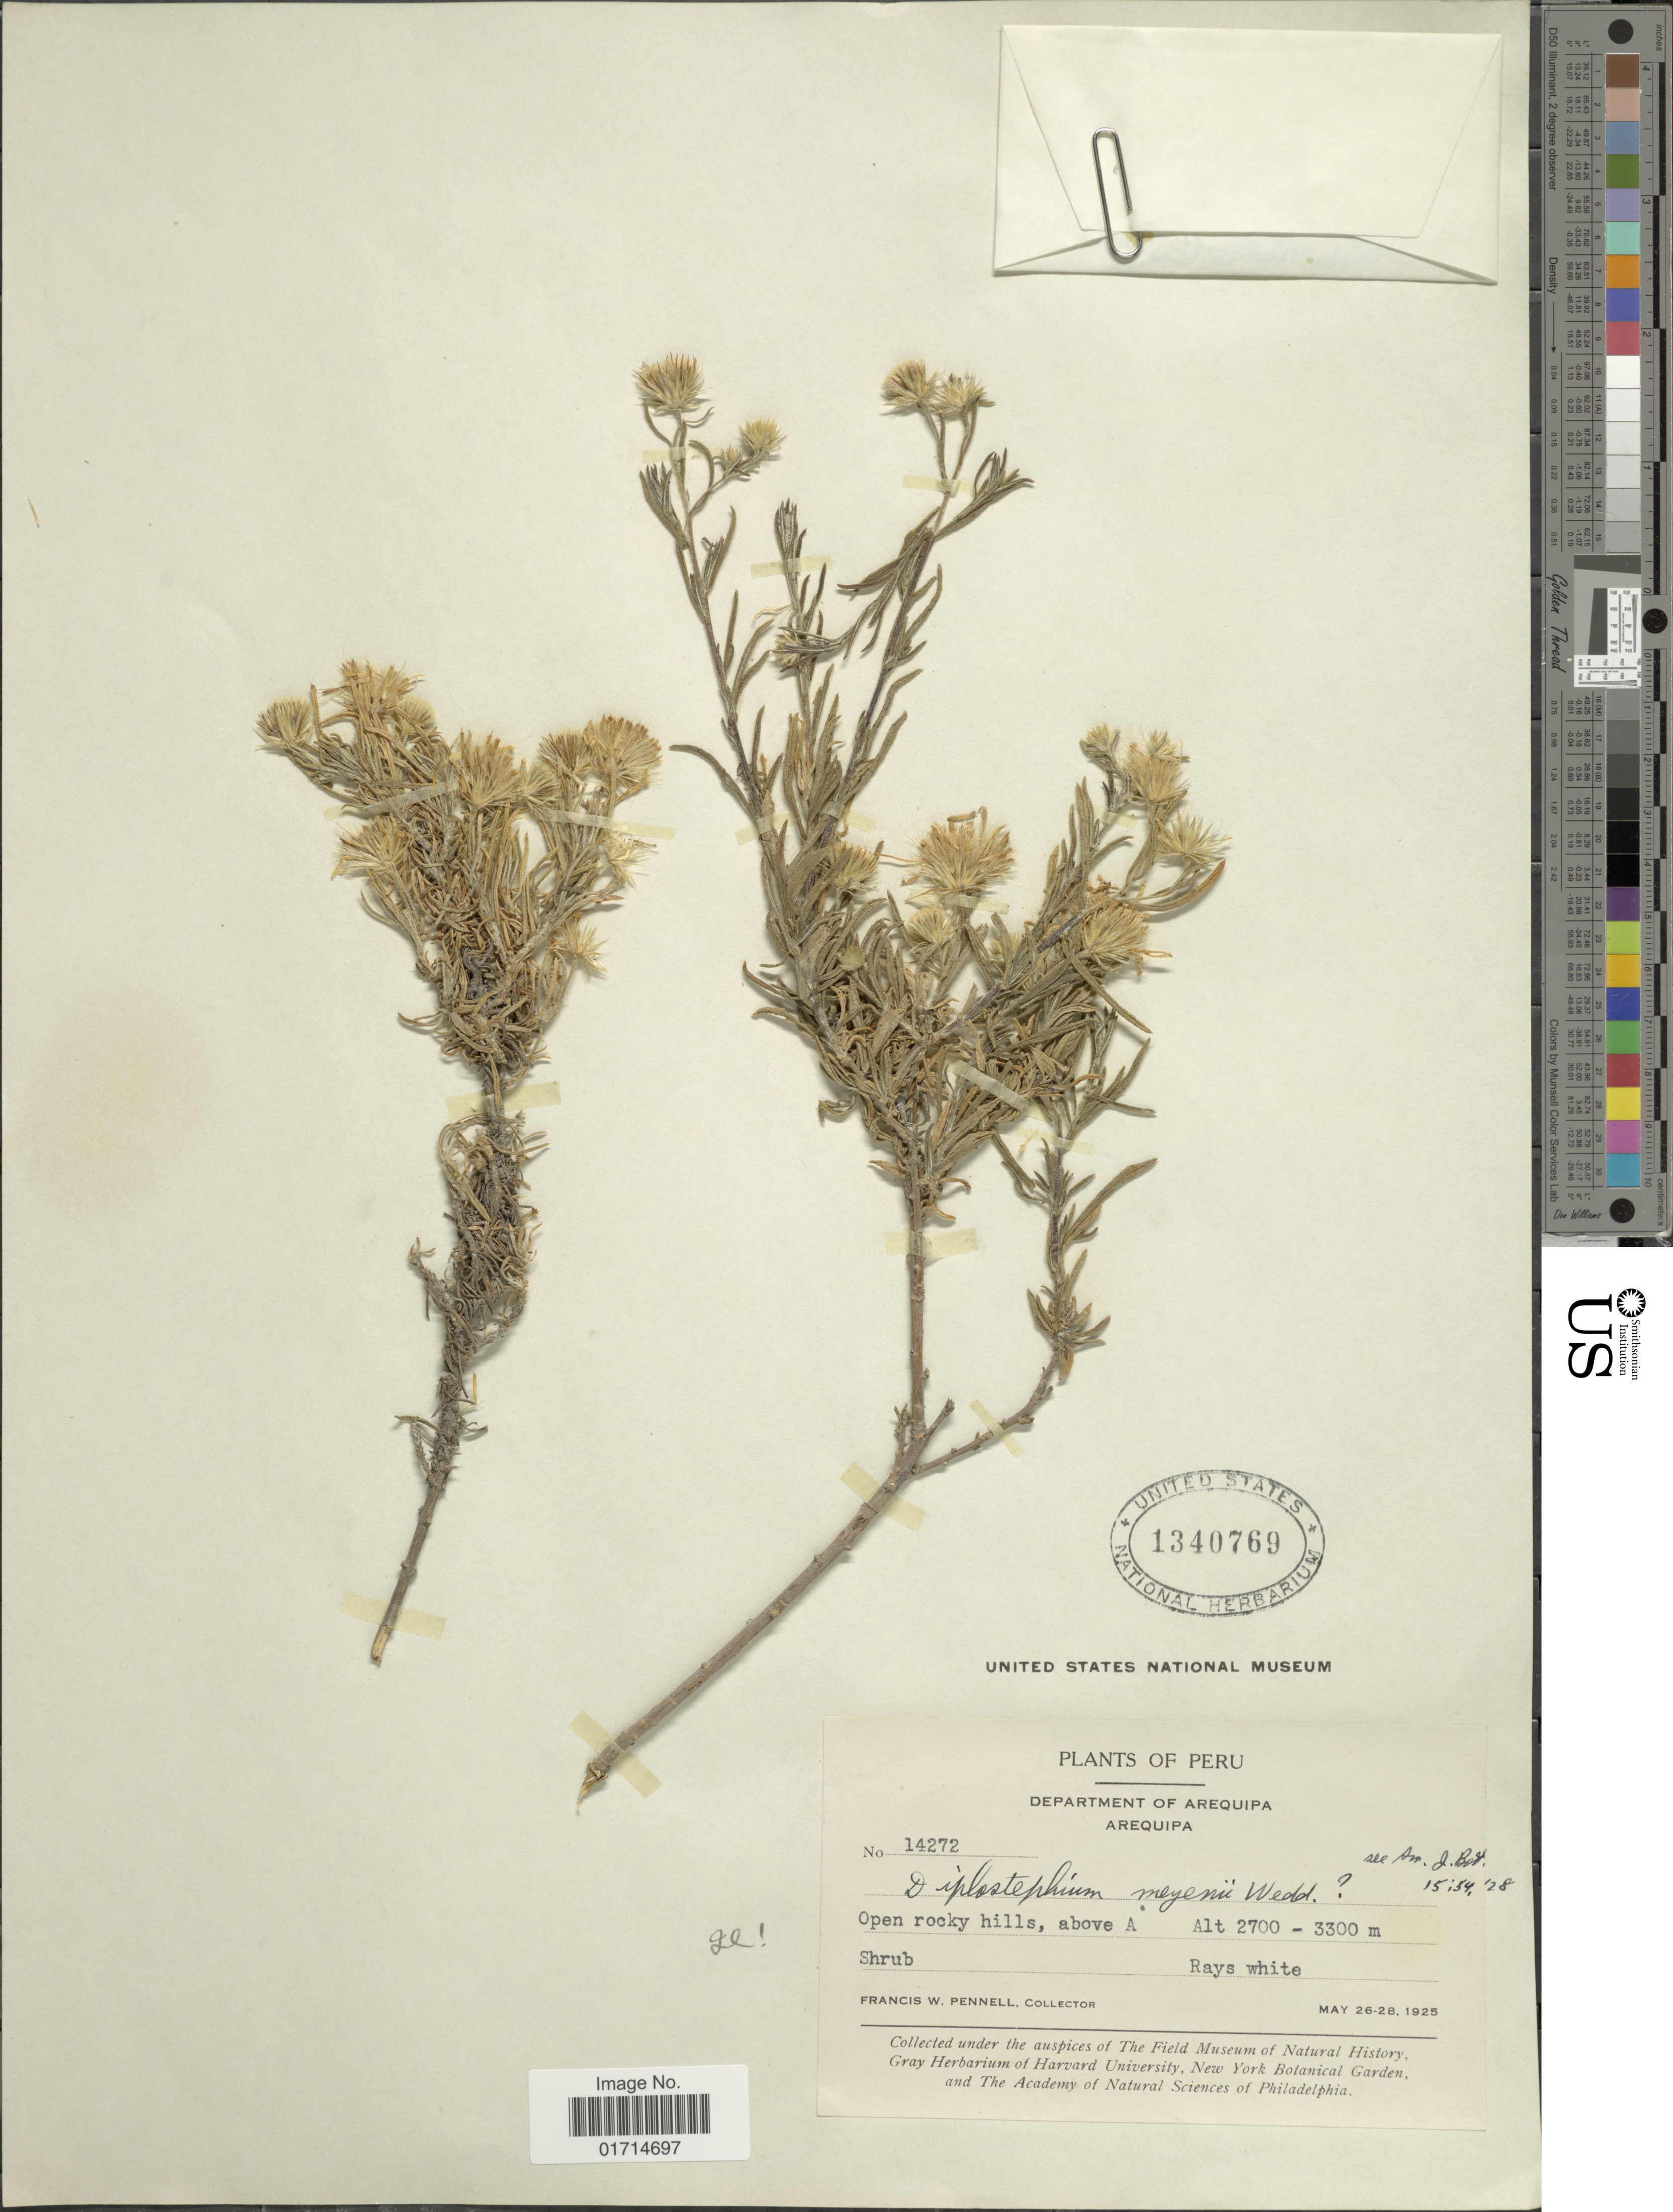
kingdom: Plantae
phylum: Tracheophyta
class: Magnoliopsida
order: Asterales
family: Asteraceae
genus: Diplostephium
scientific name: Diplostephium meyenii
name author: (Sch. Bip. ex Wedd.) S.F. Blake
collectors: F. W. Pennell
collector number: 14272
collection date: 1925-05-26/1925-05-28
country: Peru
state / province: Arequipa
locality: Arequipa, Open rocky hills, above A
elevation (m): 2700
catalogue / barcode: US 1340769